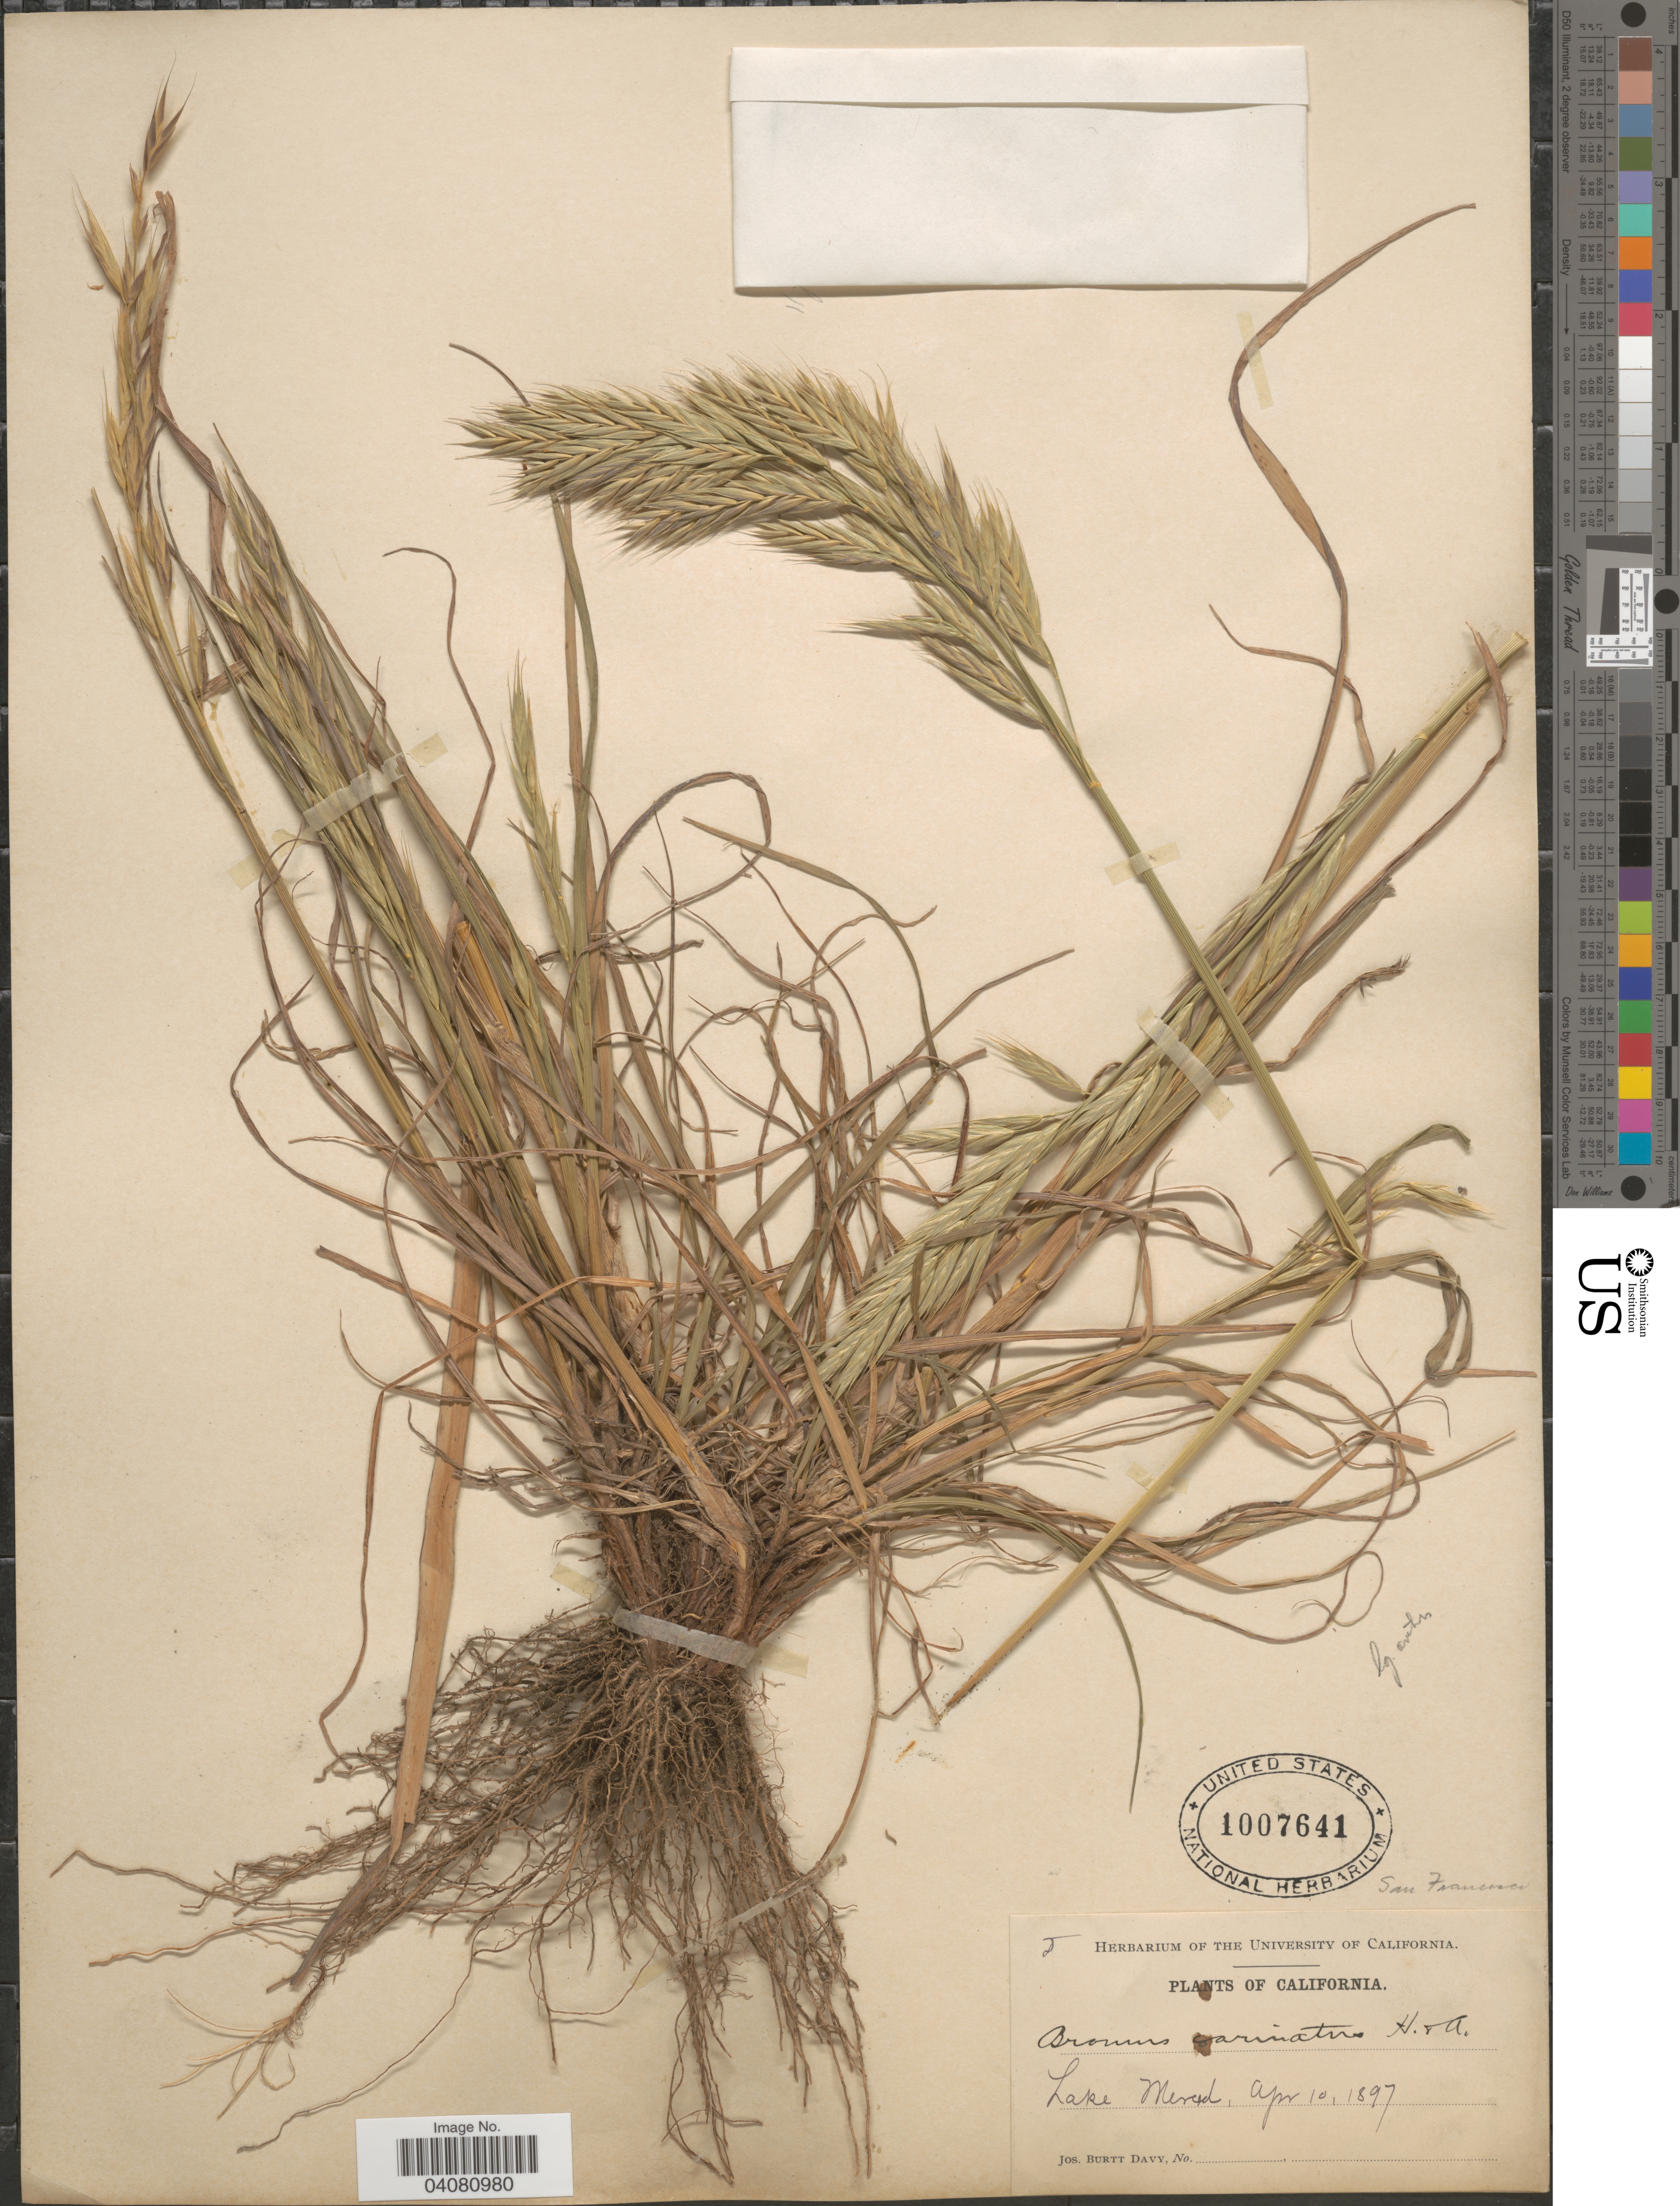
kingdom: Plantae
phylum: Tracheophyta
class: Liliopsida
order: Poales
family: Poaceae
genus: Bromus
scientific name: Bromus carinatus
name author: Hook. & Arn.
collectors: J. Burtt Davy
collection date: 1897-04-10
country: United States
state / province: California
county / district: San Francisco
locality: Lake Merced. San Francisco.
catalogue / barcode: US 1007641